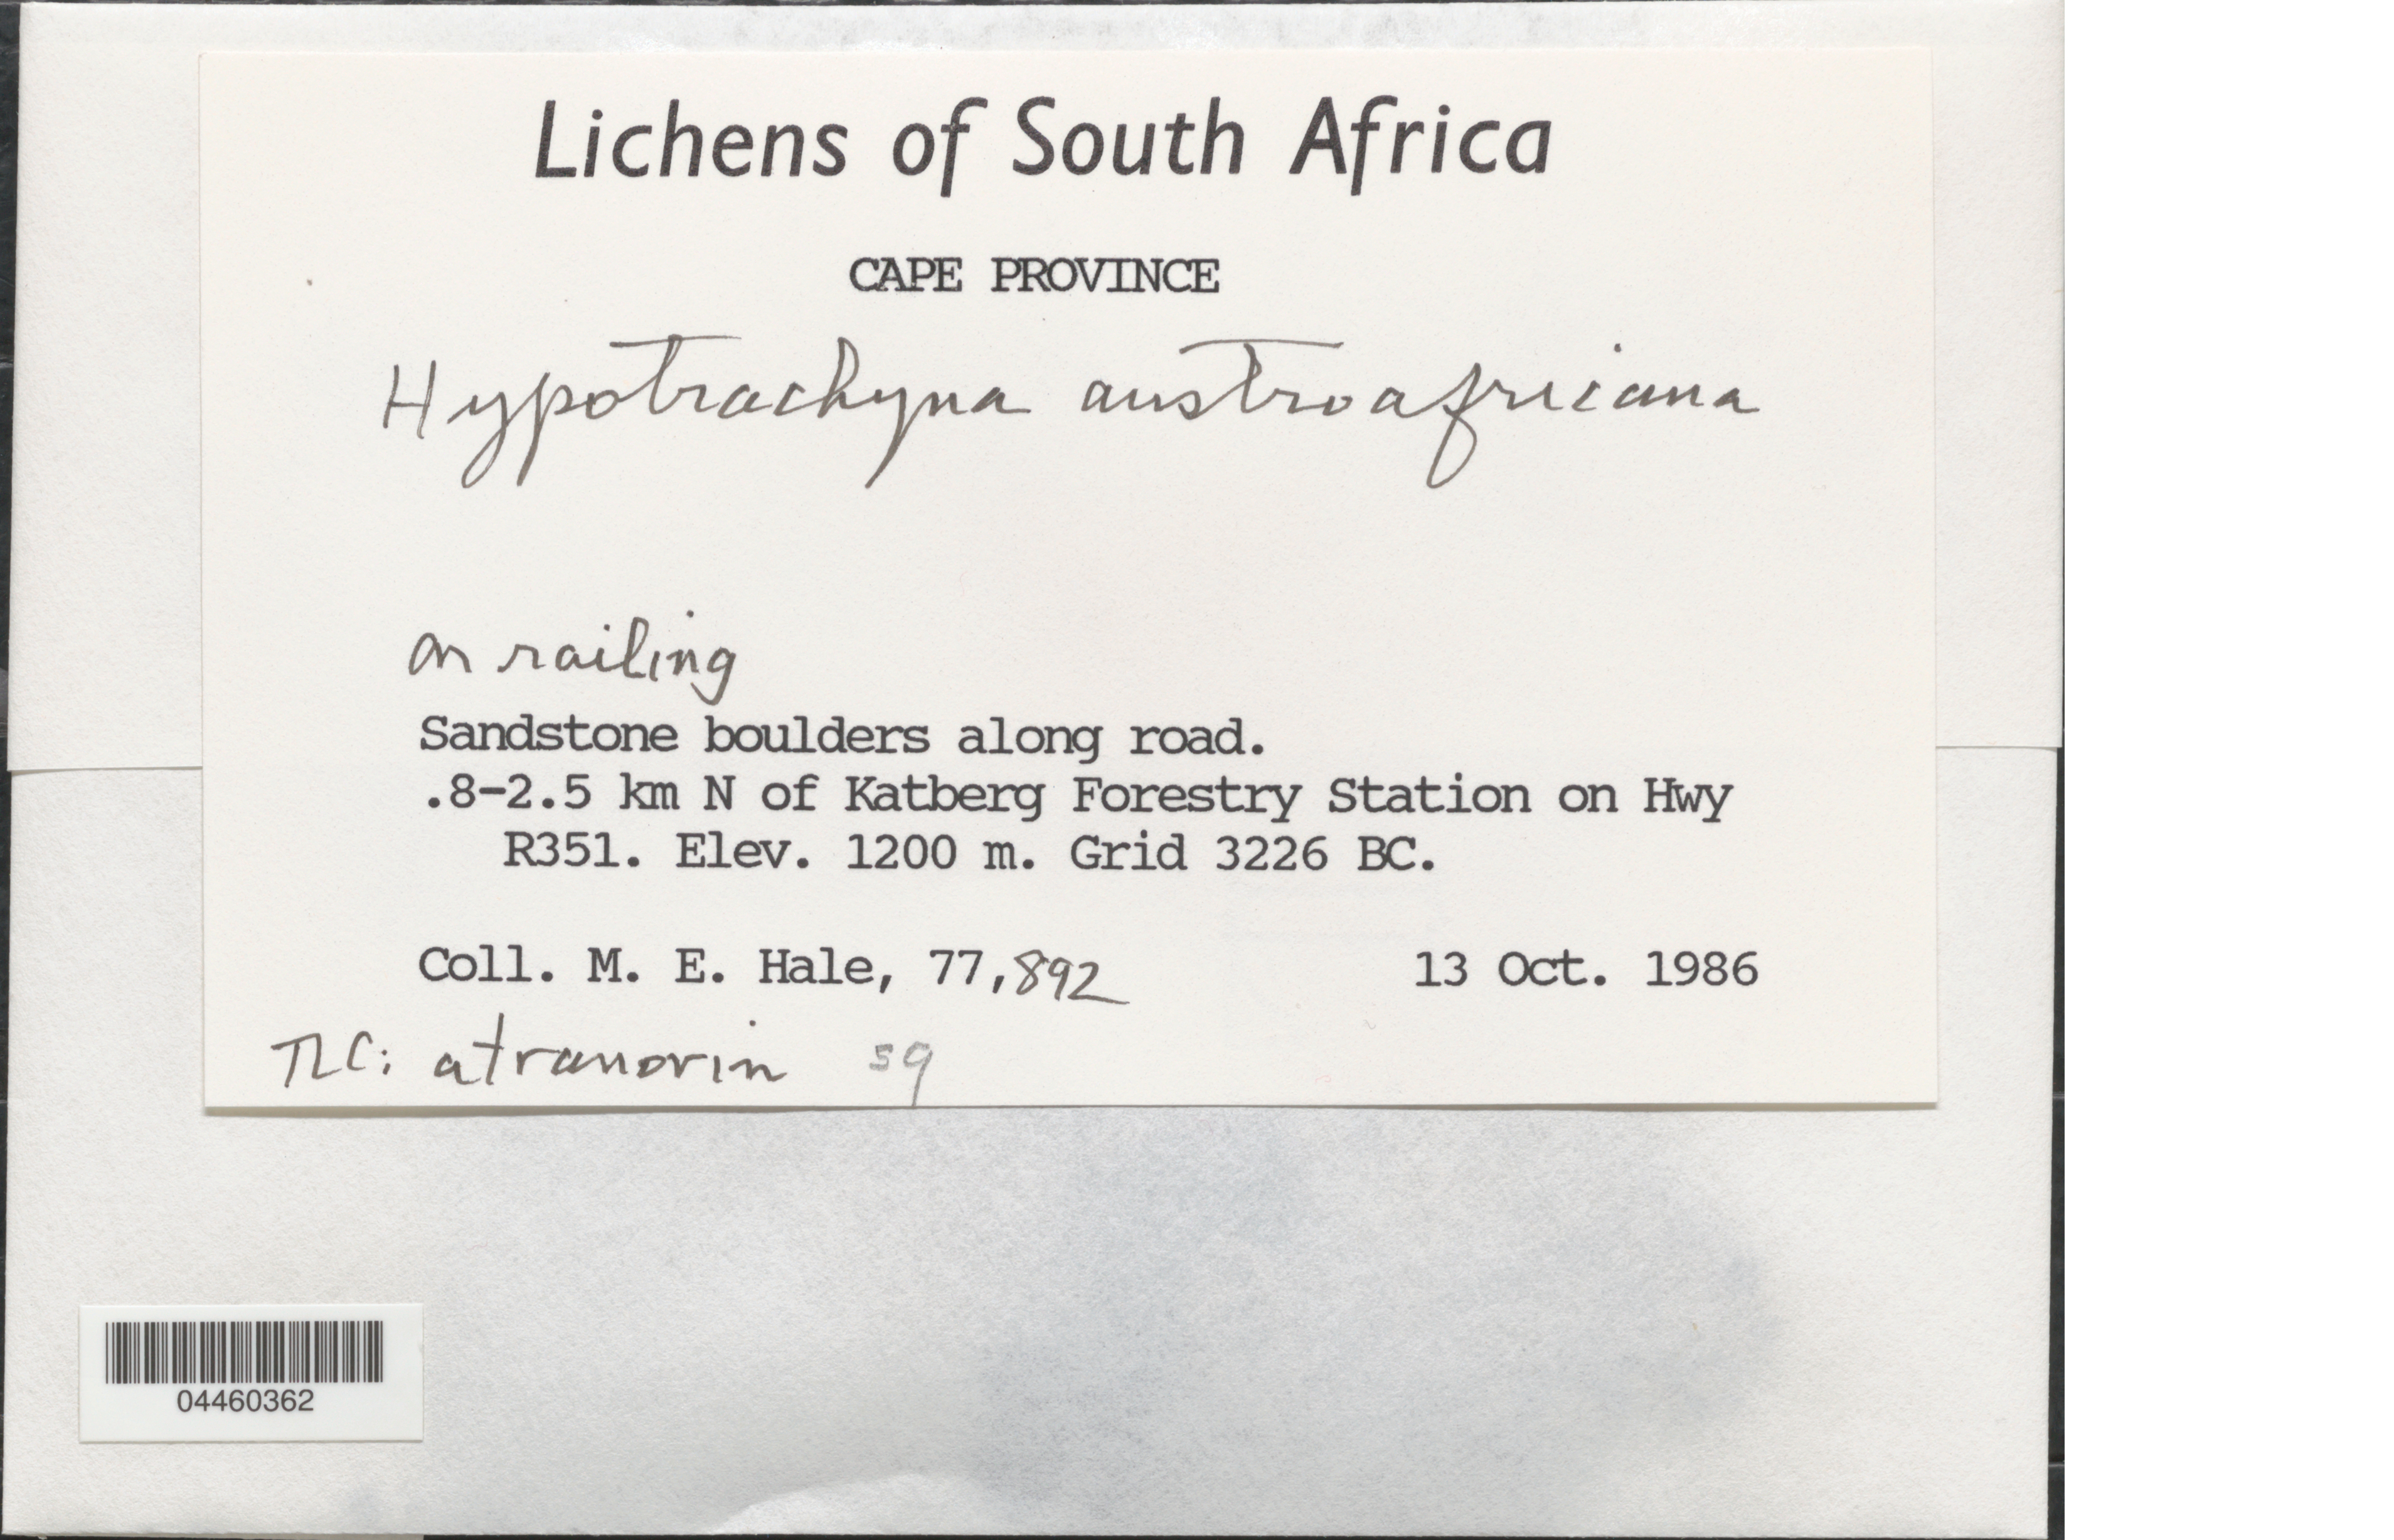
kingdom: Fungi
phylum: Ascomycota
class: Lecanoromycetes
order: Lecanorales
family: Parmeliaceae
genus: Hypotrachyna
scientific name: Hypotrachyna sp.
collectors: M. Hale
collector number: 77892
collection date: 1986-10-13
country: South Africa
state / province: Eastern Cape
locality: .8-2.5 km N of Katberg Forestry Station on Hwy R351. Grid 3226 BC.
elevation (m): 1200